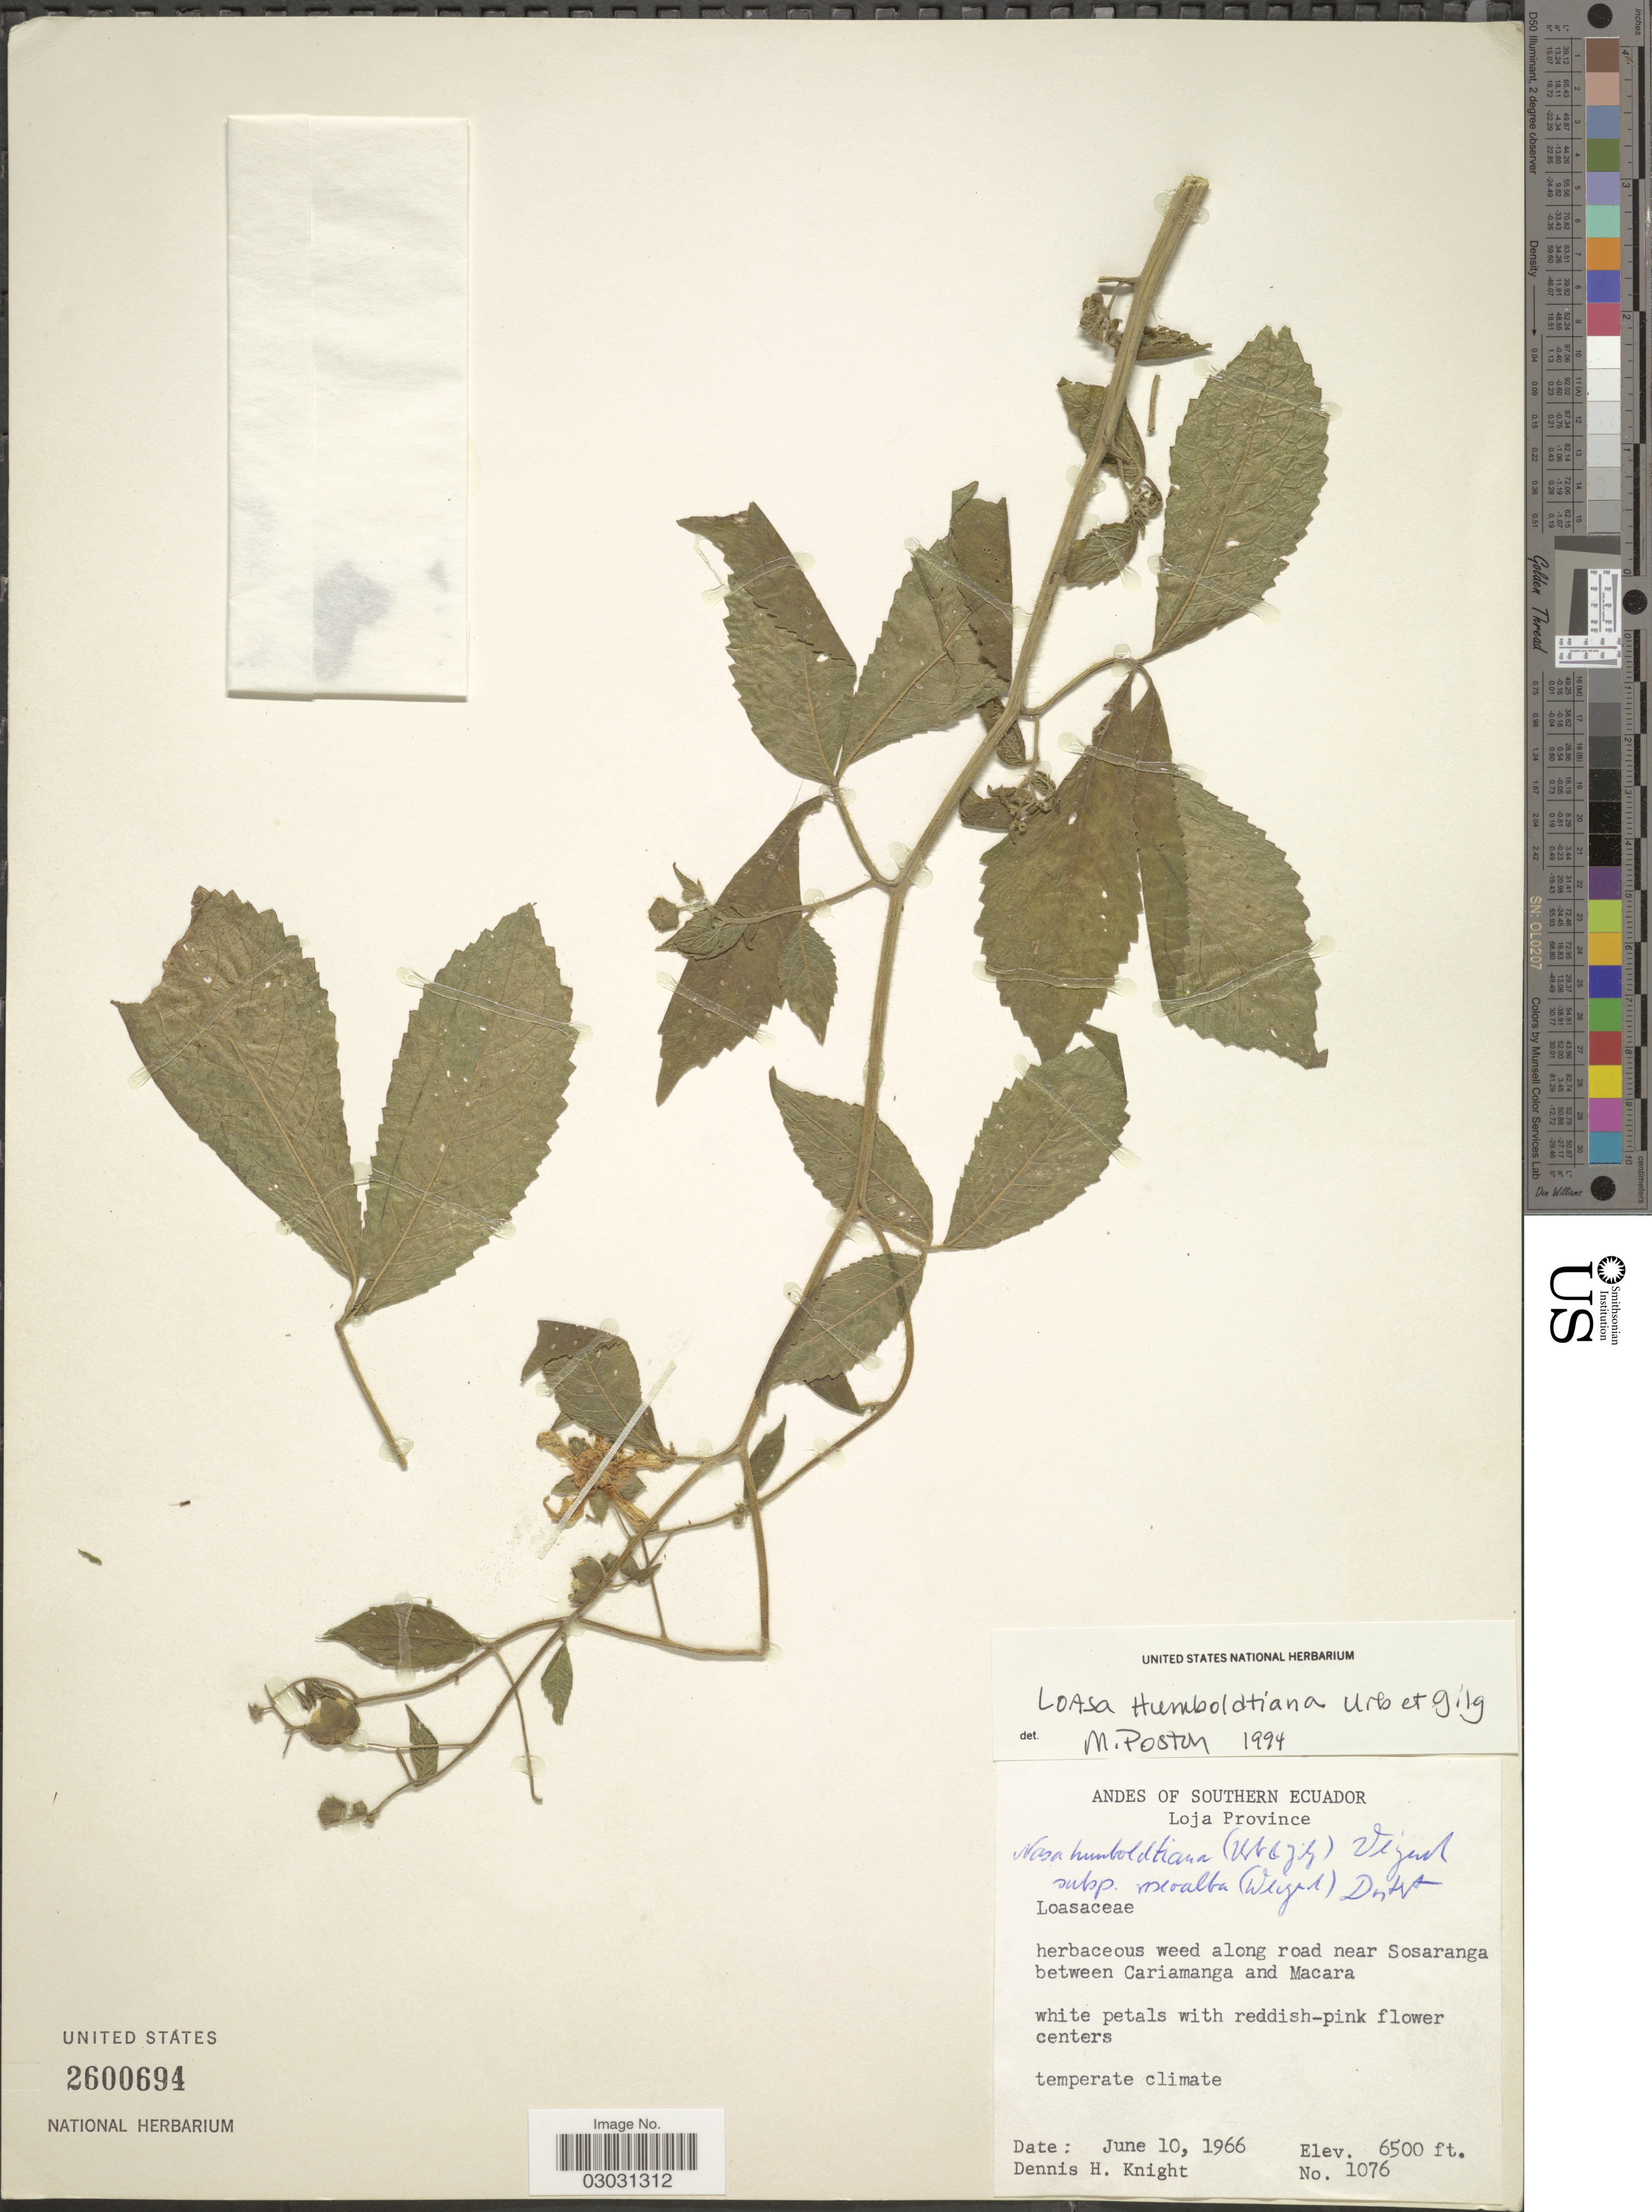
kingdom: Plantae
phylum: Tracheophyta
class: Magnoliopsida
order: Cornales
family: Loasaceae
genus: Nasa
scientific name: Nasa humboldtiana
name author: (Urb. & Gilg) Wiegand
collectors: D. Knight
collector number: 1076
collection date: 1966-06-10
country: Ecuador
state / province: Loja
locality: Andes of Southern Ecuador, herbaceous weed along road near Sosaranga between Cariamanga and Macara.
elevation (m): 1981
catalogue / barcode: US 2600694